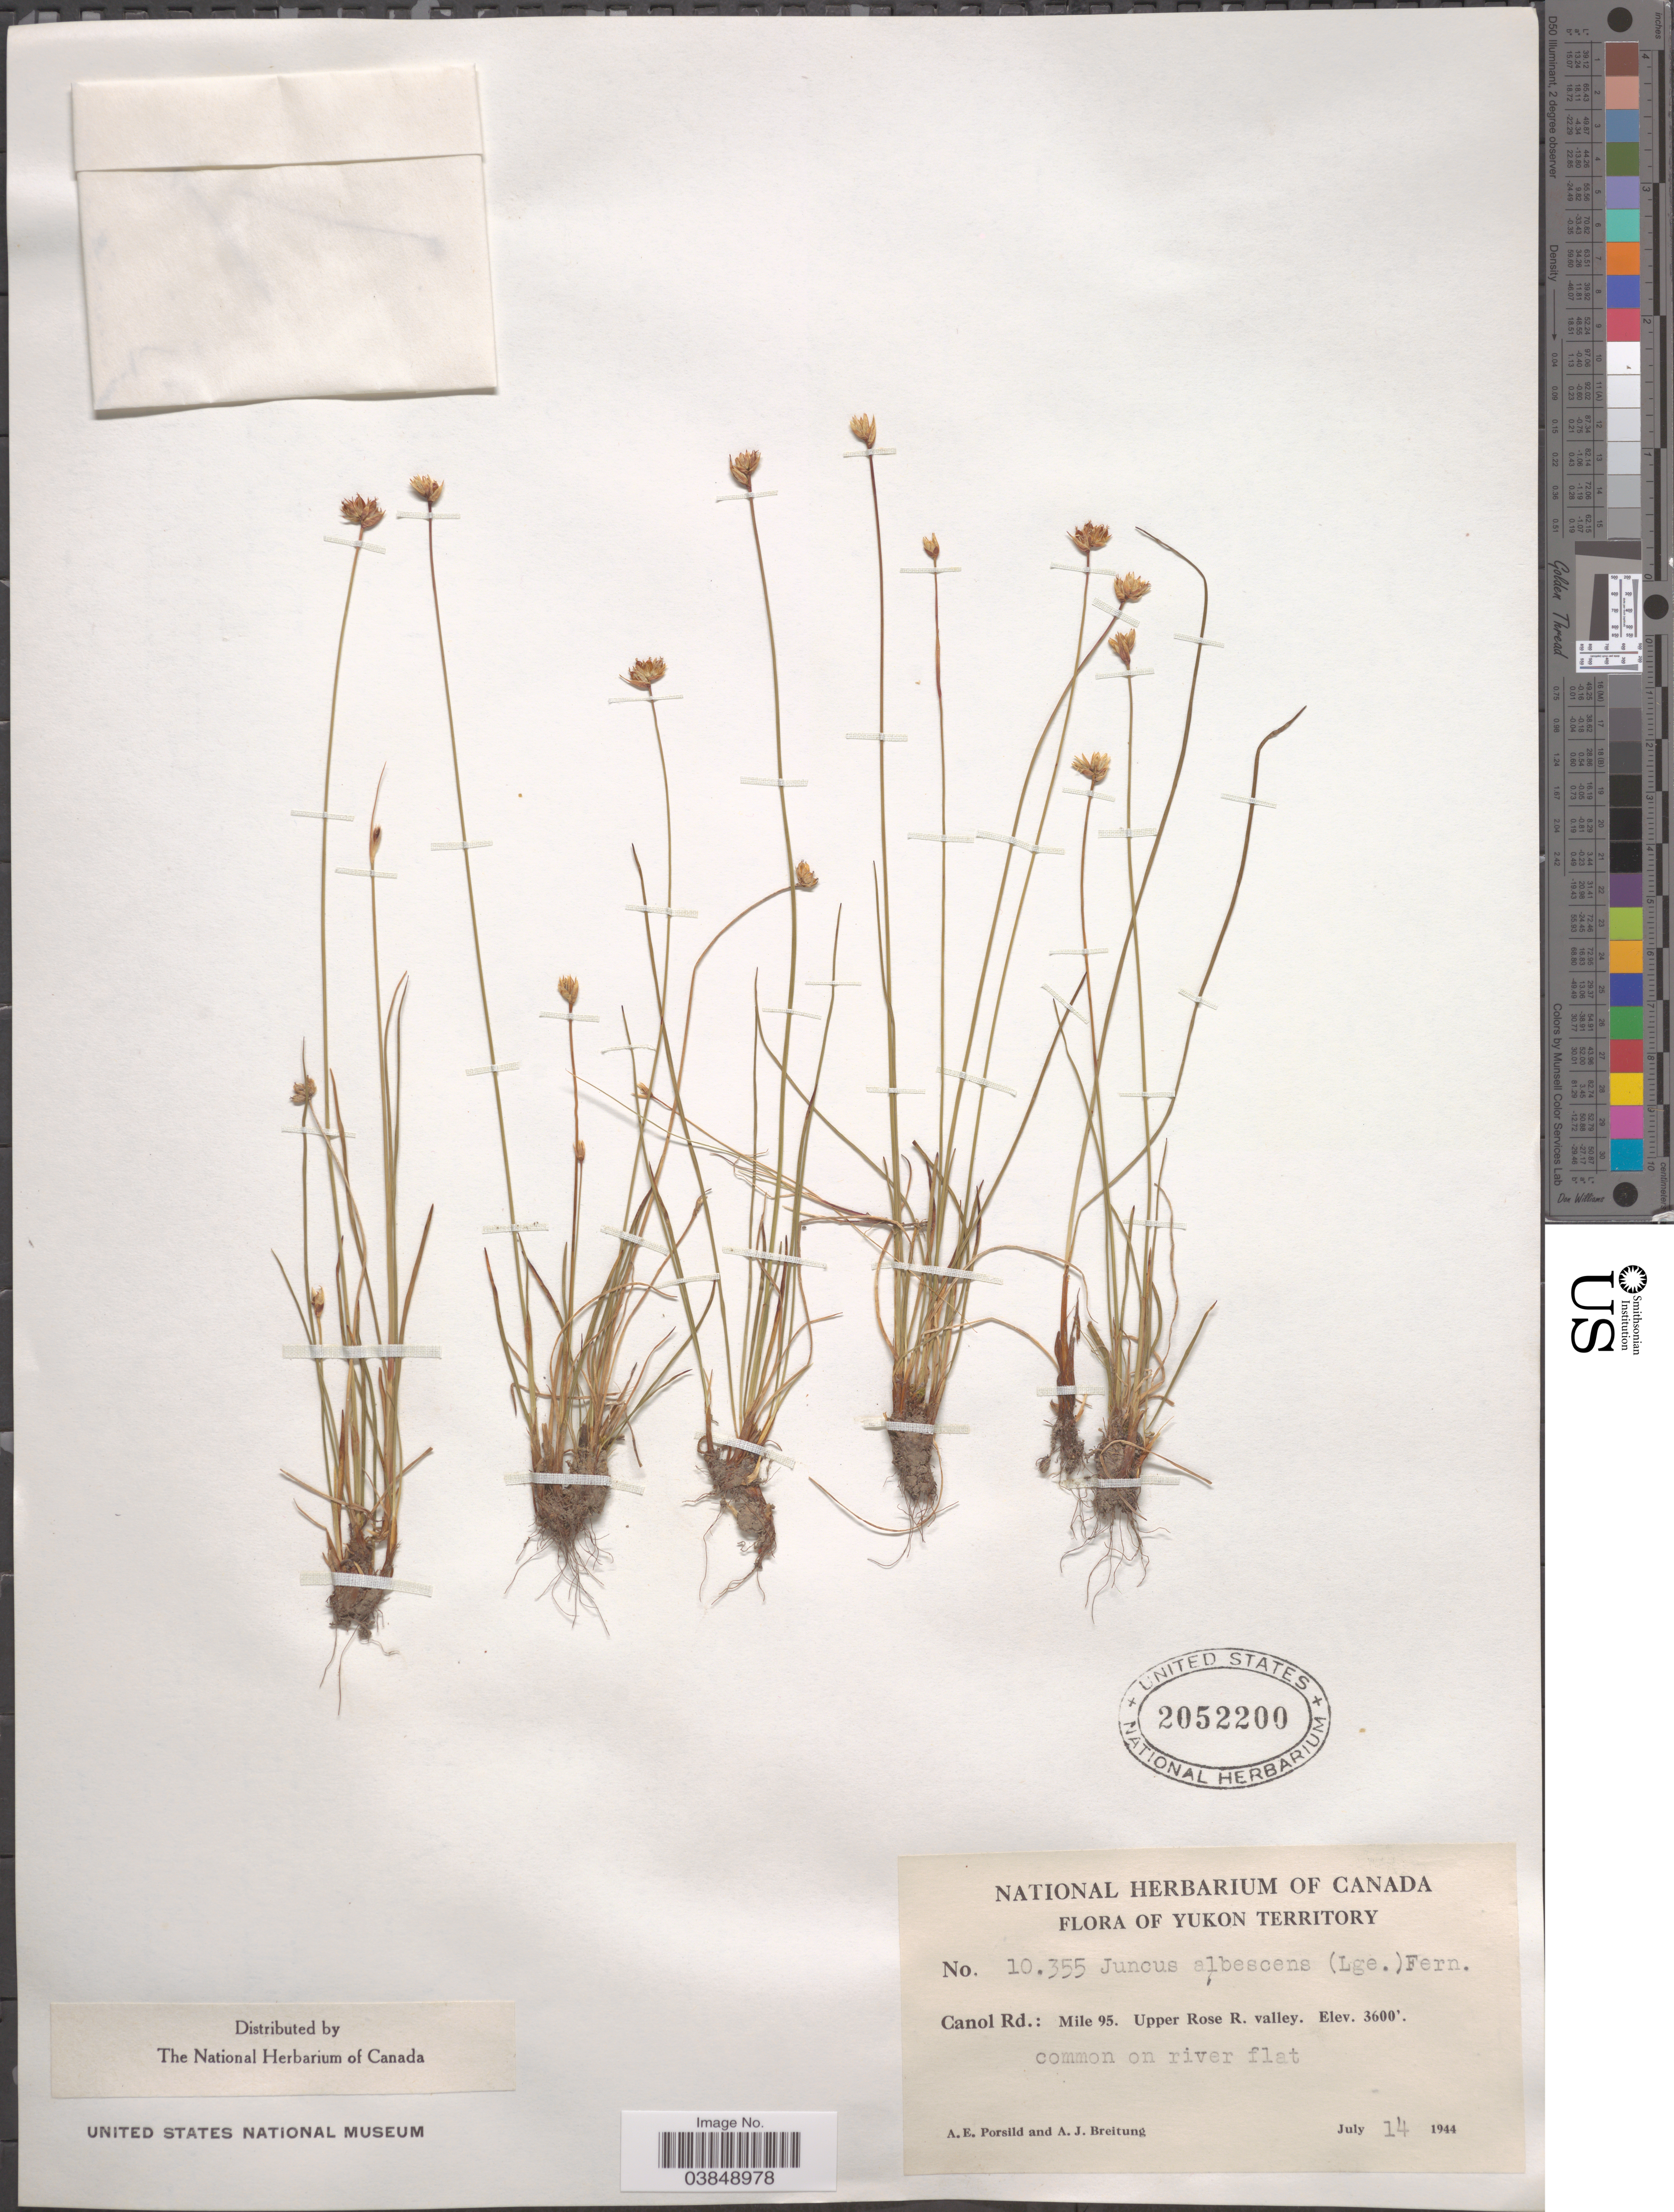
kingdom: Plantae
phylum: Tracheophyta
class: Liliopsida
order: Poales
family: Juncaceae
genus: Juncus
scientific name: Juncus albescens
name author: Fernald & Lange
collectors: A. E. Porsild & A. Breitung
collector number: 10355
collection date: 1944-07-14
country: Canada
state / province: Yukon Territory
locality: Canol Rd.: Mile 95. Upper Rose R. valley.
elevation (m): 1097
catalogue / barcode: US 2052200